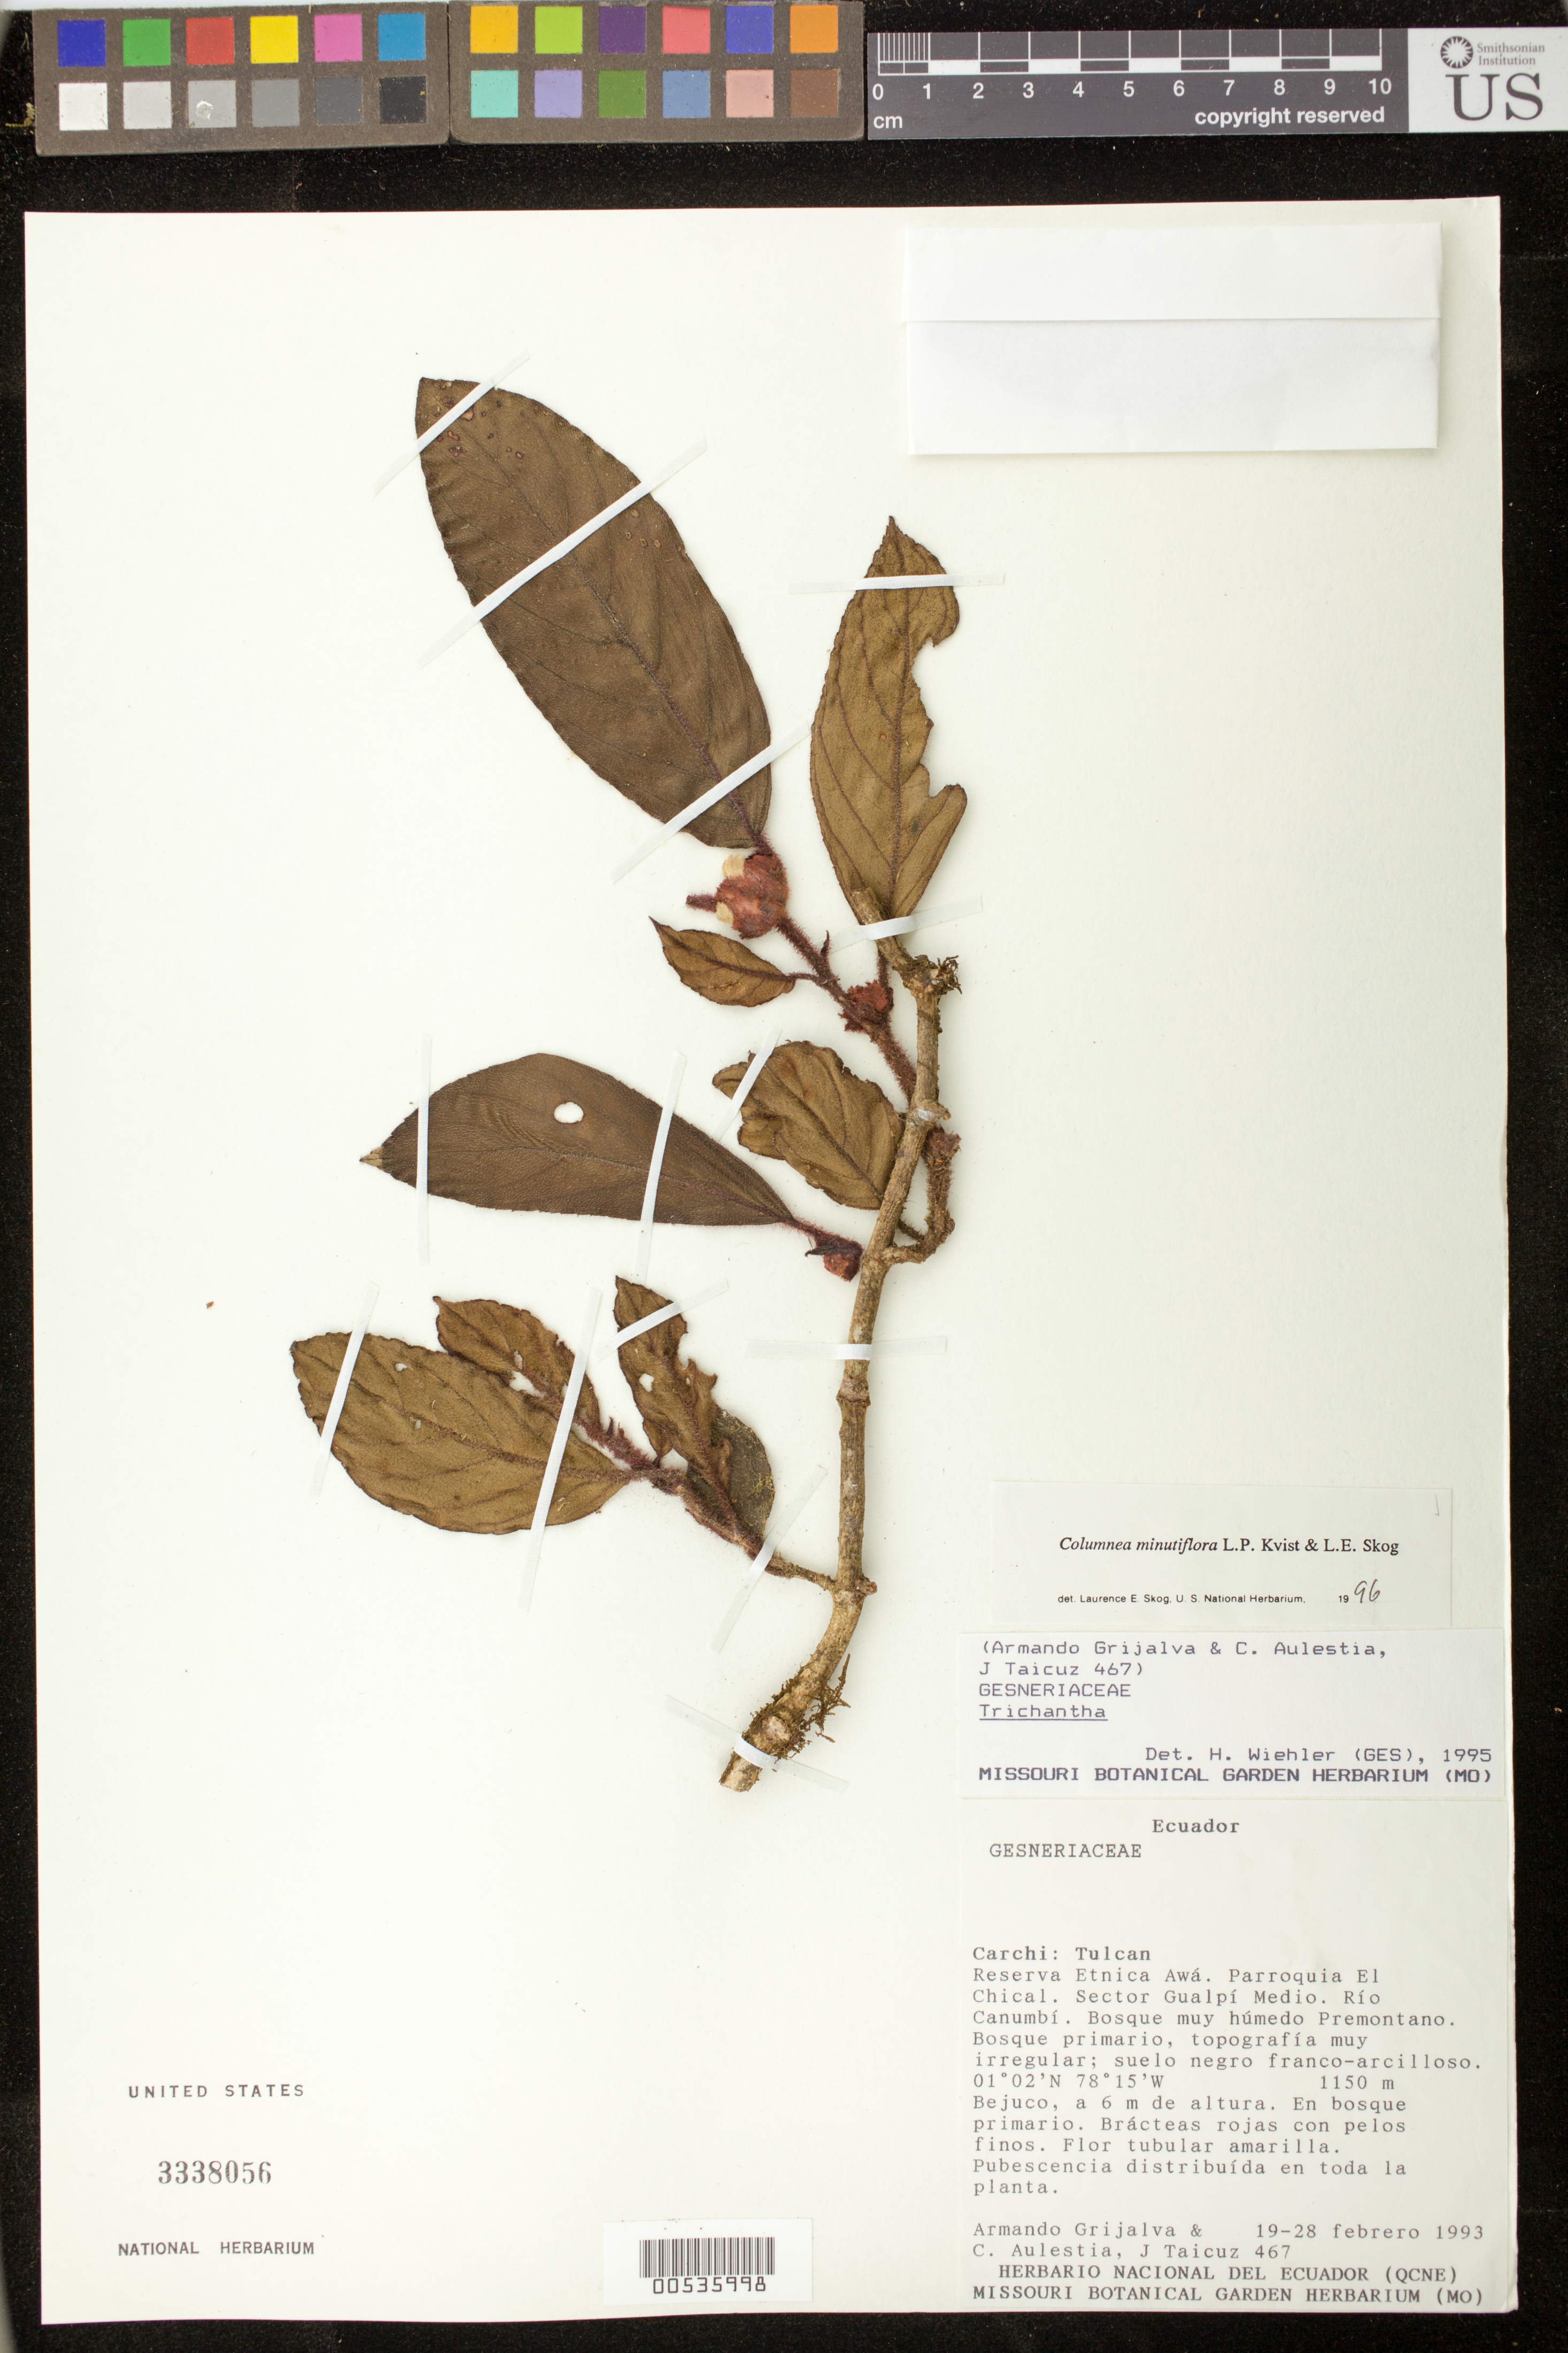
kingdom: Plantae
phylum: Tracheophyta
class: Magnoliopsida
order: Lamiales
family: Gesneriaceae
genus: Columnea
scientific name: Columnea herthae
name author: Mansf.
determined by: Clark, J. L.; Skog, Laurence E.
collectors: A. Grijalva, C. Aulestia & J. Taicuz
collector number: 467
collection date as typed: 19-28 Feb 1993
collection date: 1993-02-19/1993-02-28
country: Ecuador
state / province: Carchi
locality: Tulcan: Reserva Etnica Awá, Parroquia El Chical, sector Gualpí Medio, Río Canumbí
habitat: Bosque muy húmedo premontano; bosque primario, topografía muy irregular; suelo negro franco-arcilloso; en bosque primario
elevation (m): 1150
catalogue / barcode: US 3338056